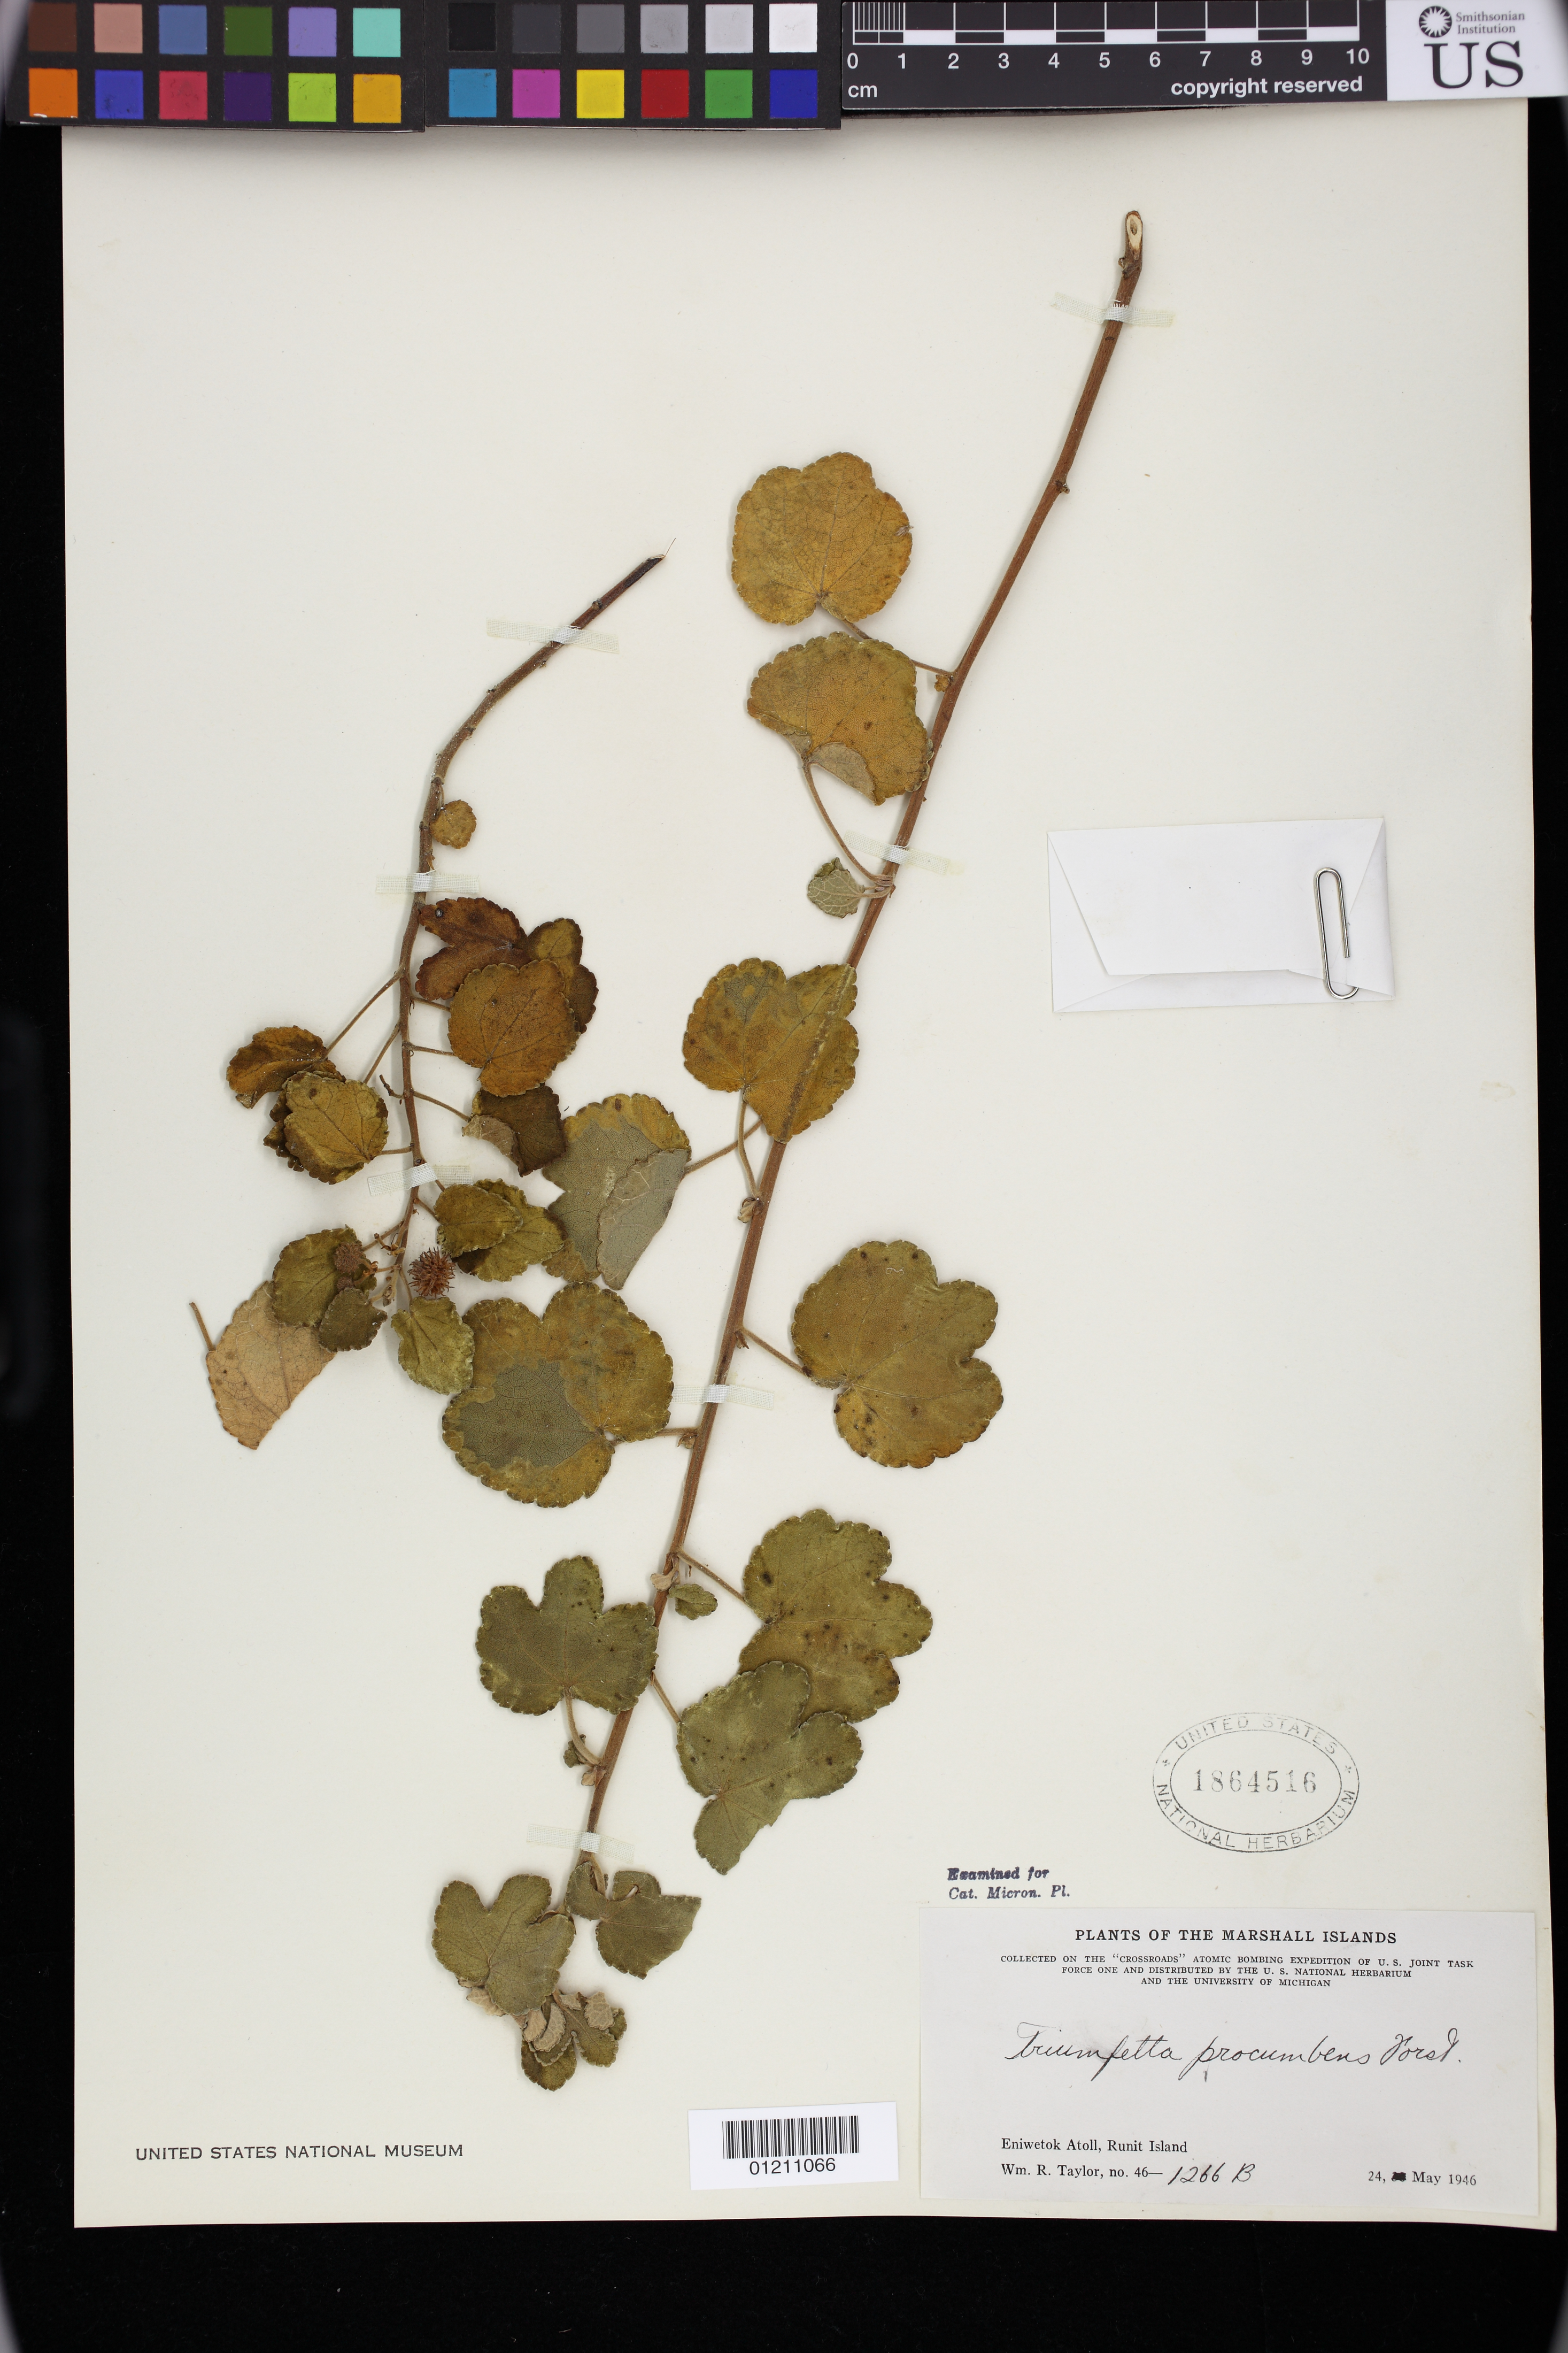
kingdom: Plantae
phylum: Tracheophyta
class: Magnoliopsida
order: Malvales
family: Malvaceae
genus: Triumfetta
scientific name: Triumfetta procumbens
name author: G. Forst.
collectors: W. R. Taylor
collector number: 46-1266 B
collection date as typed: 24 May 1946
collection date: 1946-05-24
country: Marshall Islands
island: Enewetak Atoll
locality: Eniwetok Atoll, Runit Island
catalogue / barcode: US 1864516